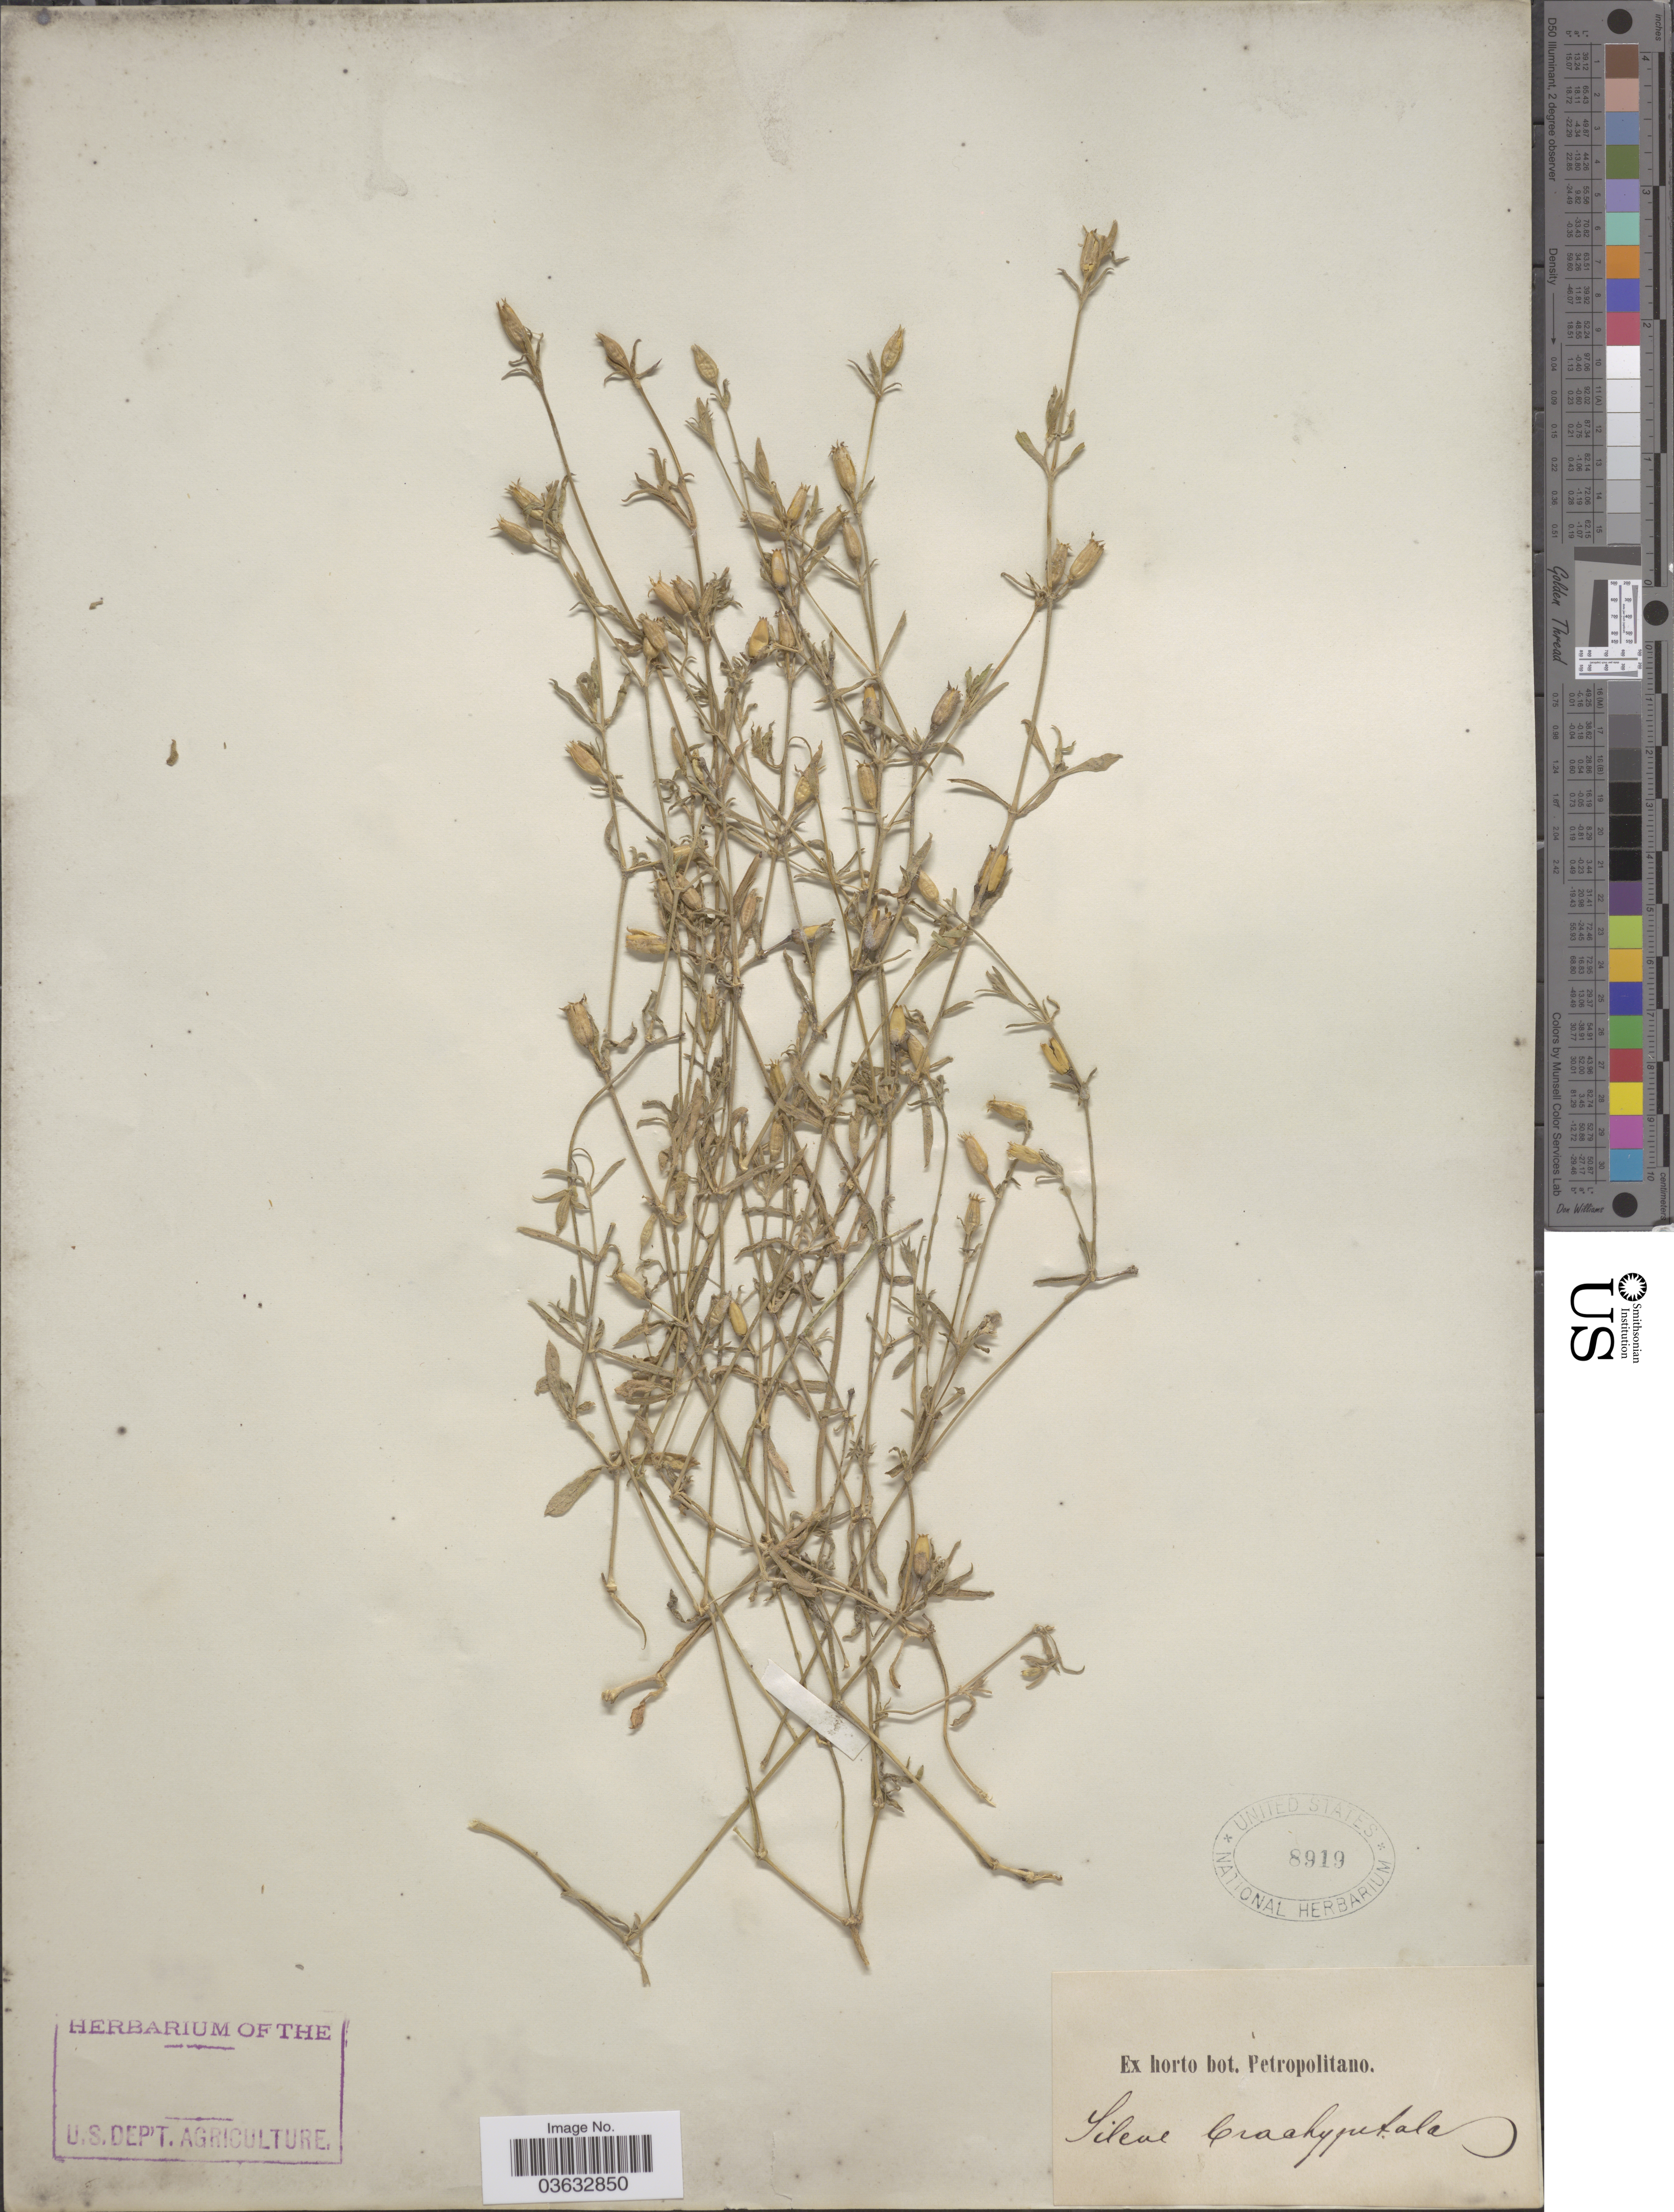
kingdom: Plantae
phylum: Tracheophyta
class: Magnoliopsida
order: Caryophyllales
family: Caryophyllaceae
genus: Silene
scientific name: Silene brachypetala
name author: Robill. & Castagne ex DC.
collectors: ex Horto Bot. Petropolitano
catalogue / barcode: US 8919